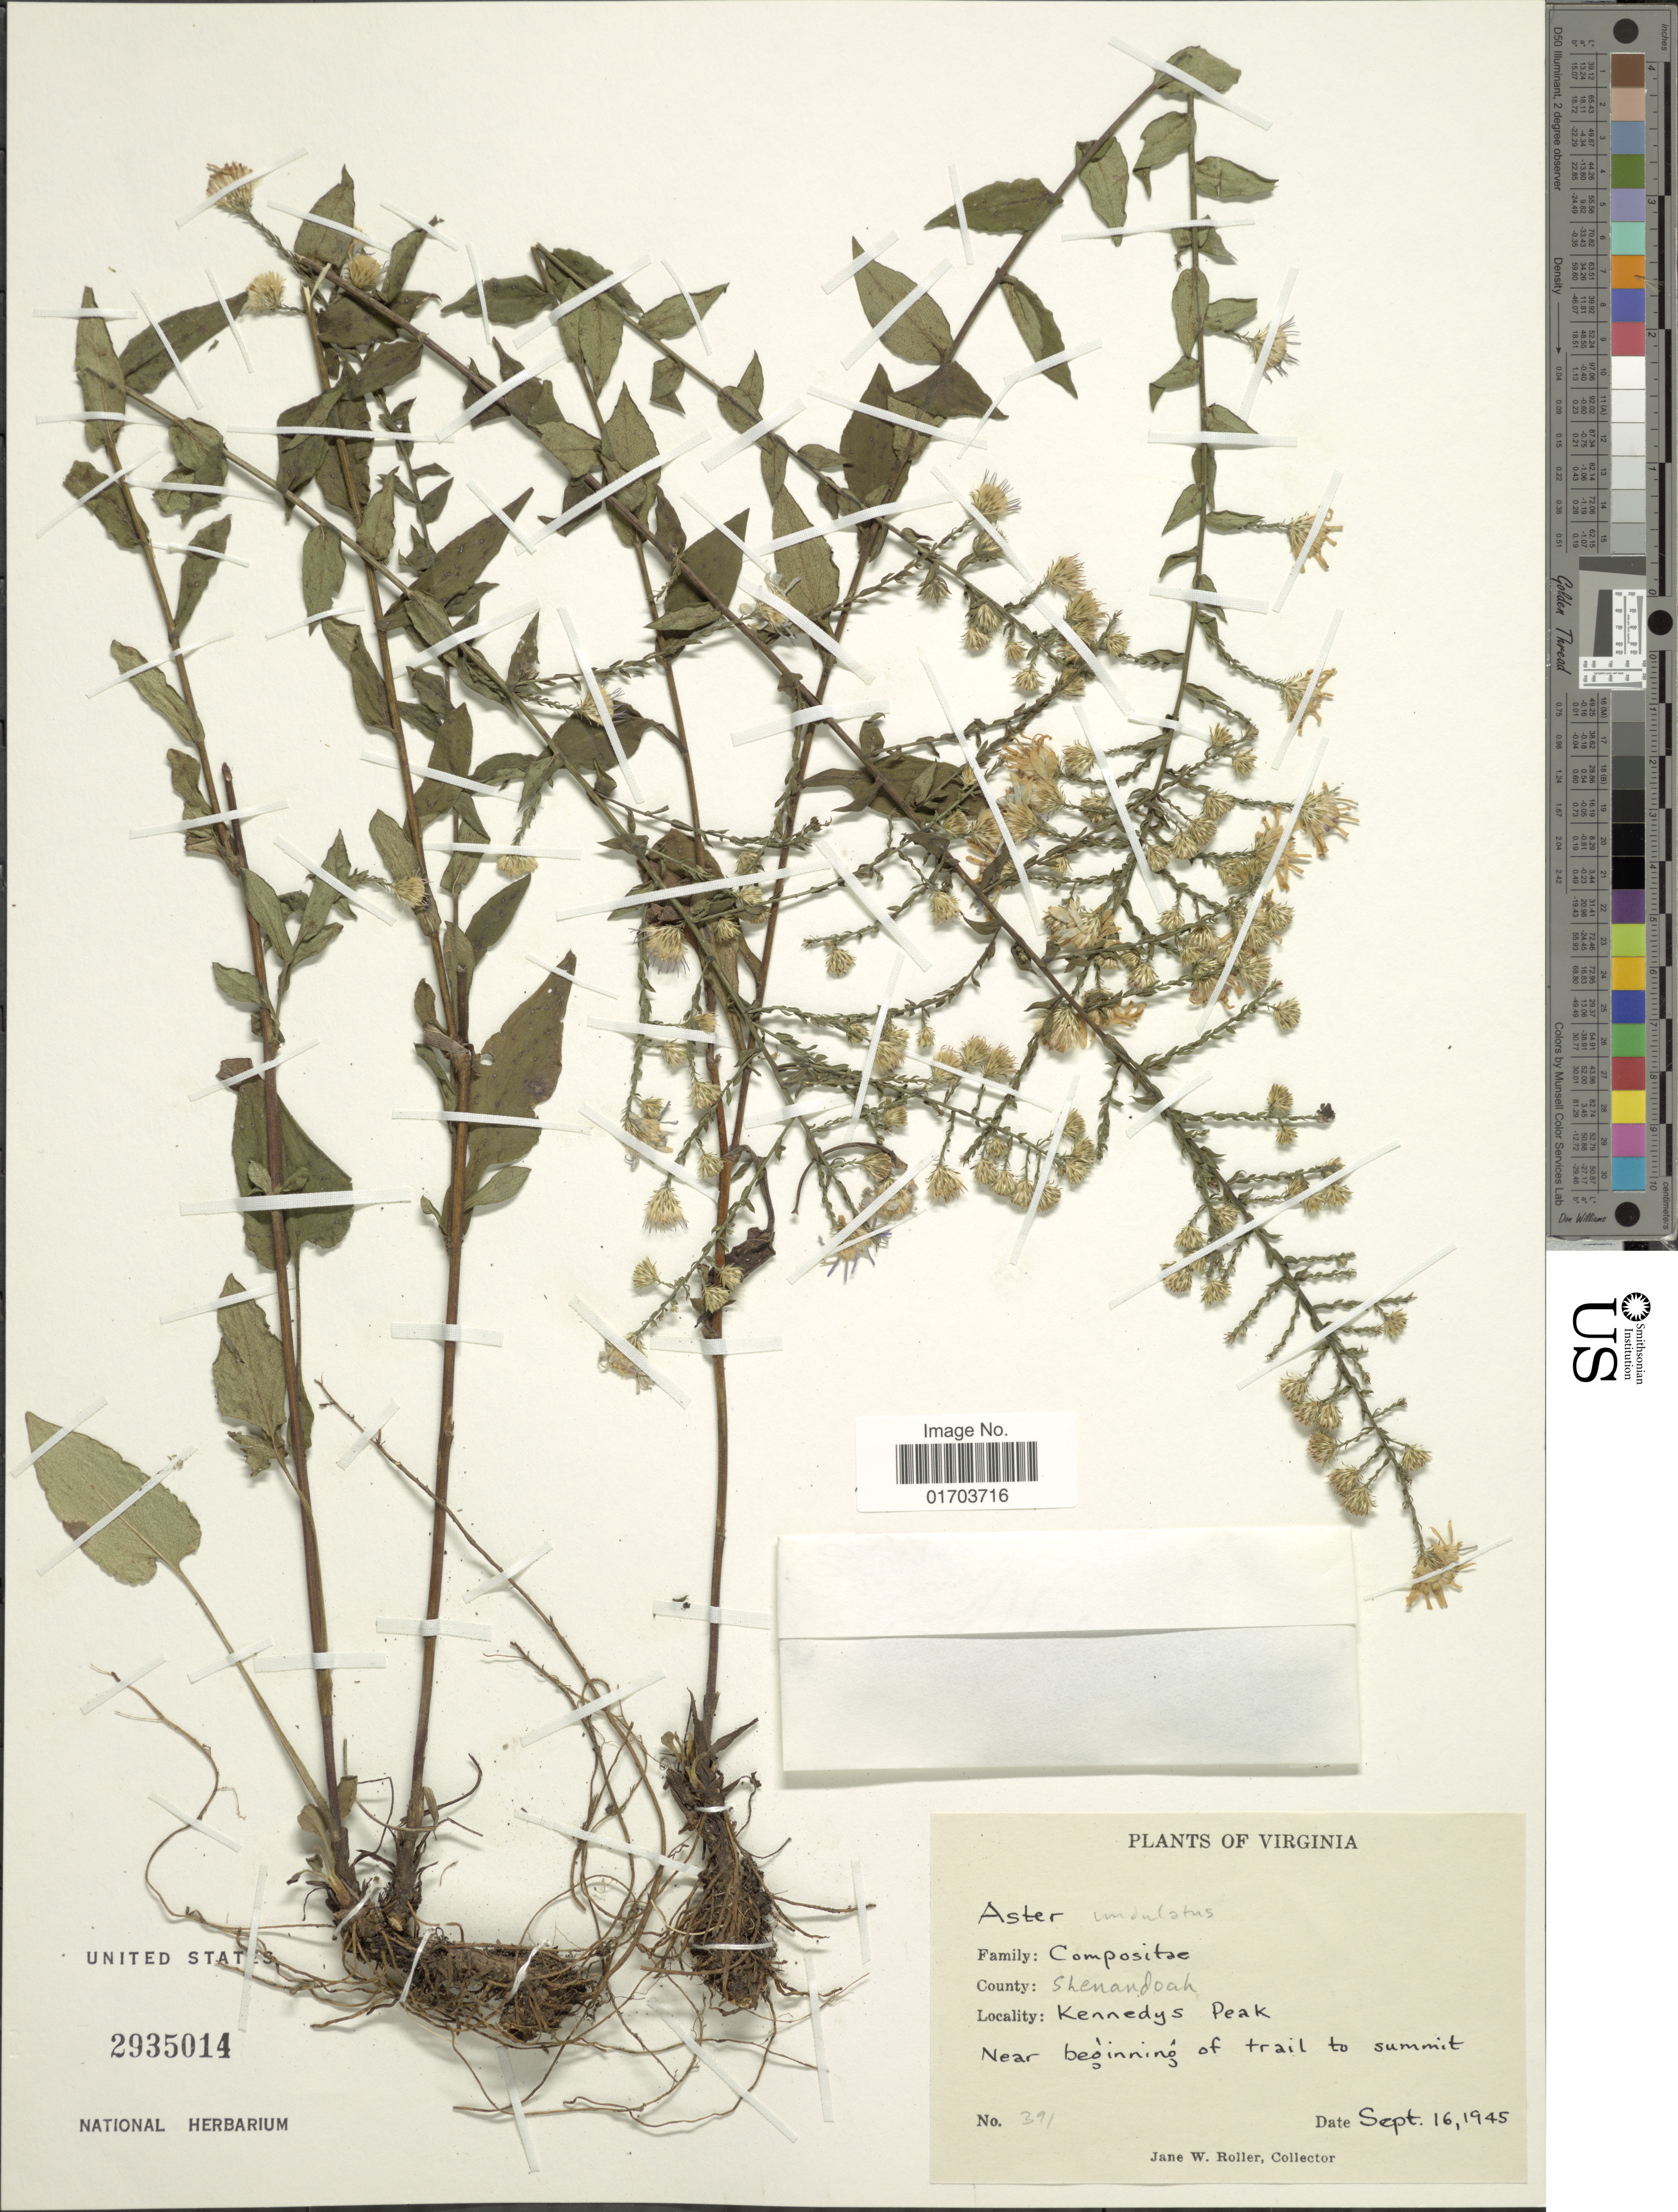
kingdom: Plantae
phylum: Tracheophyta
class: Magnoliopsida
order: Asterales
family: Asteraceae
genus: Symphyotrichum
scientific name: Symphyotrichum undulatum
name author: (L.) G.L. Nesom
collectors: J. W. Roller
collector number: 391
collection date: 1945-09-16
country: United States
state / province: Virginia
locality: Virginia. Kennedys Peak. Near beginning of trail to summit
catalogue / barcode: US 2935014